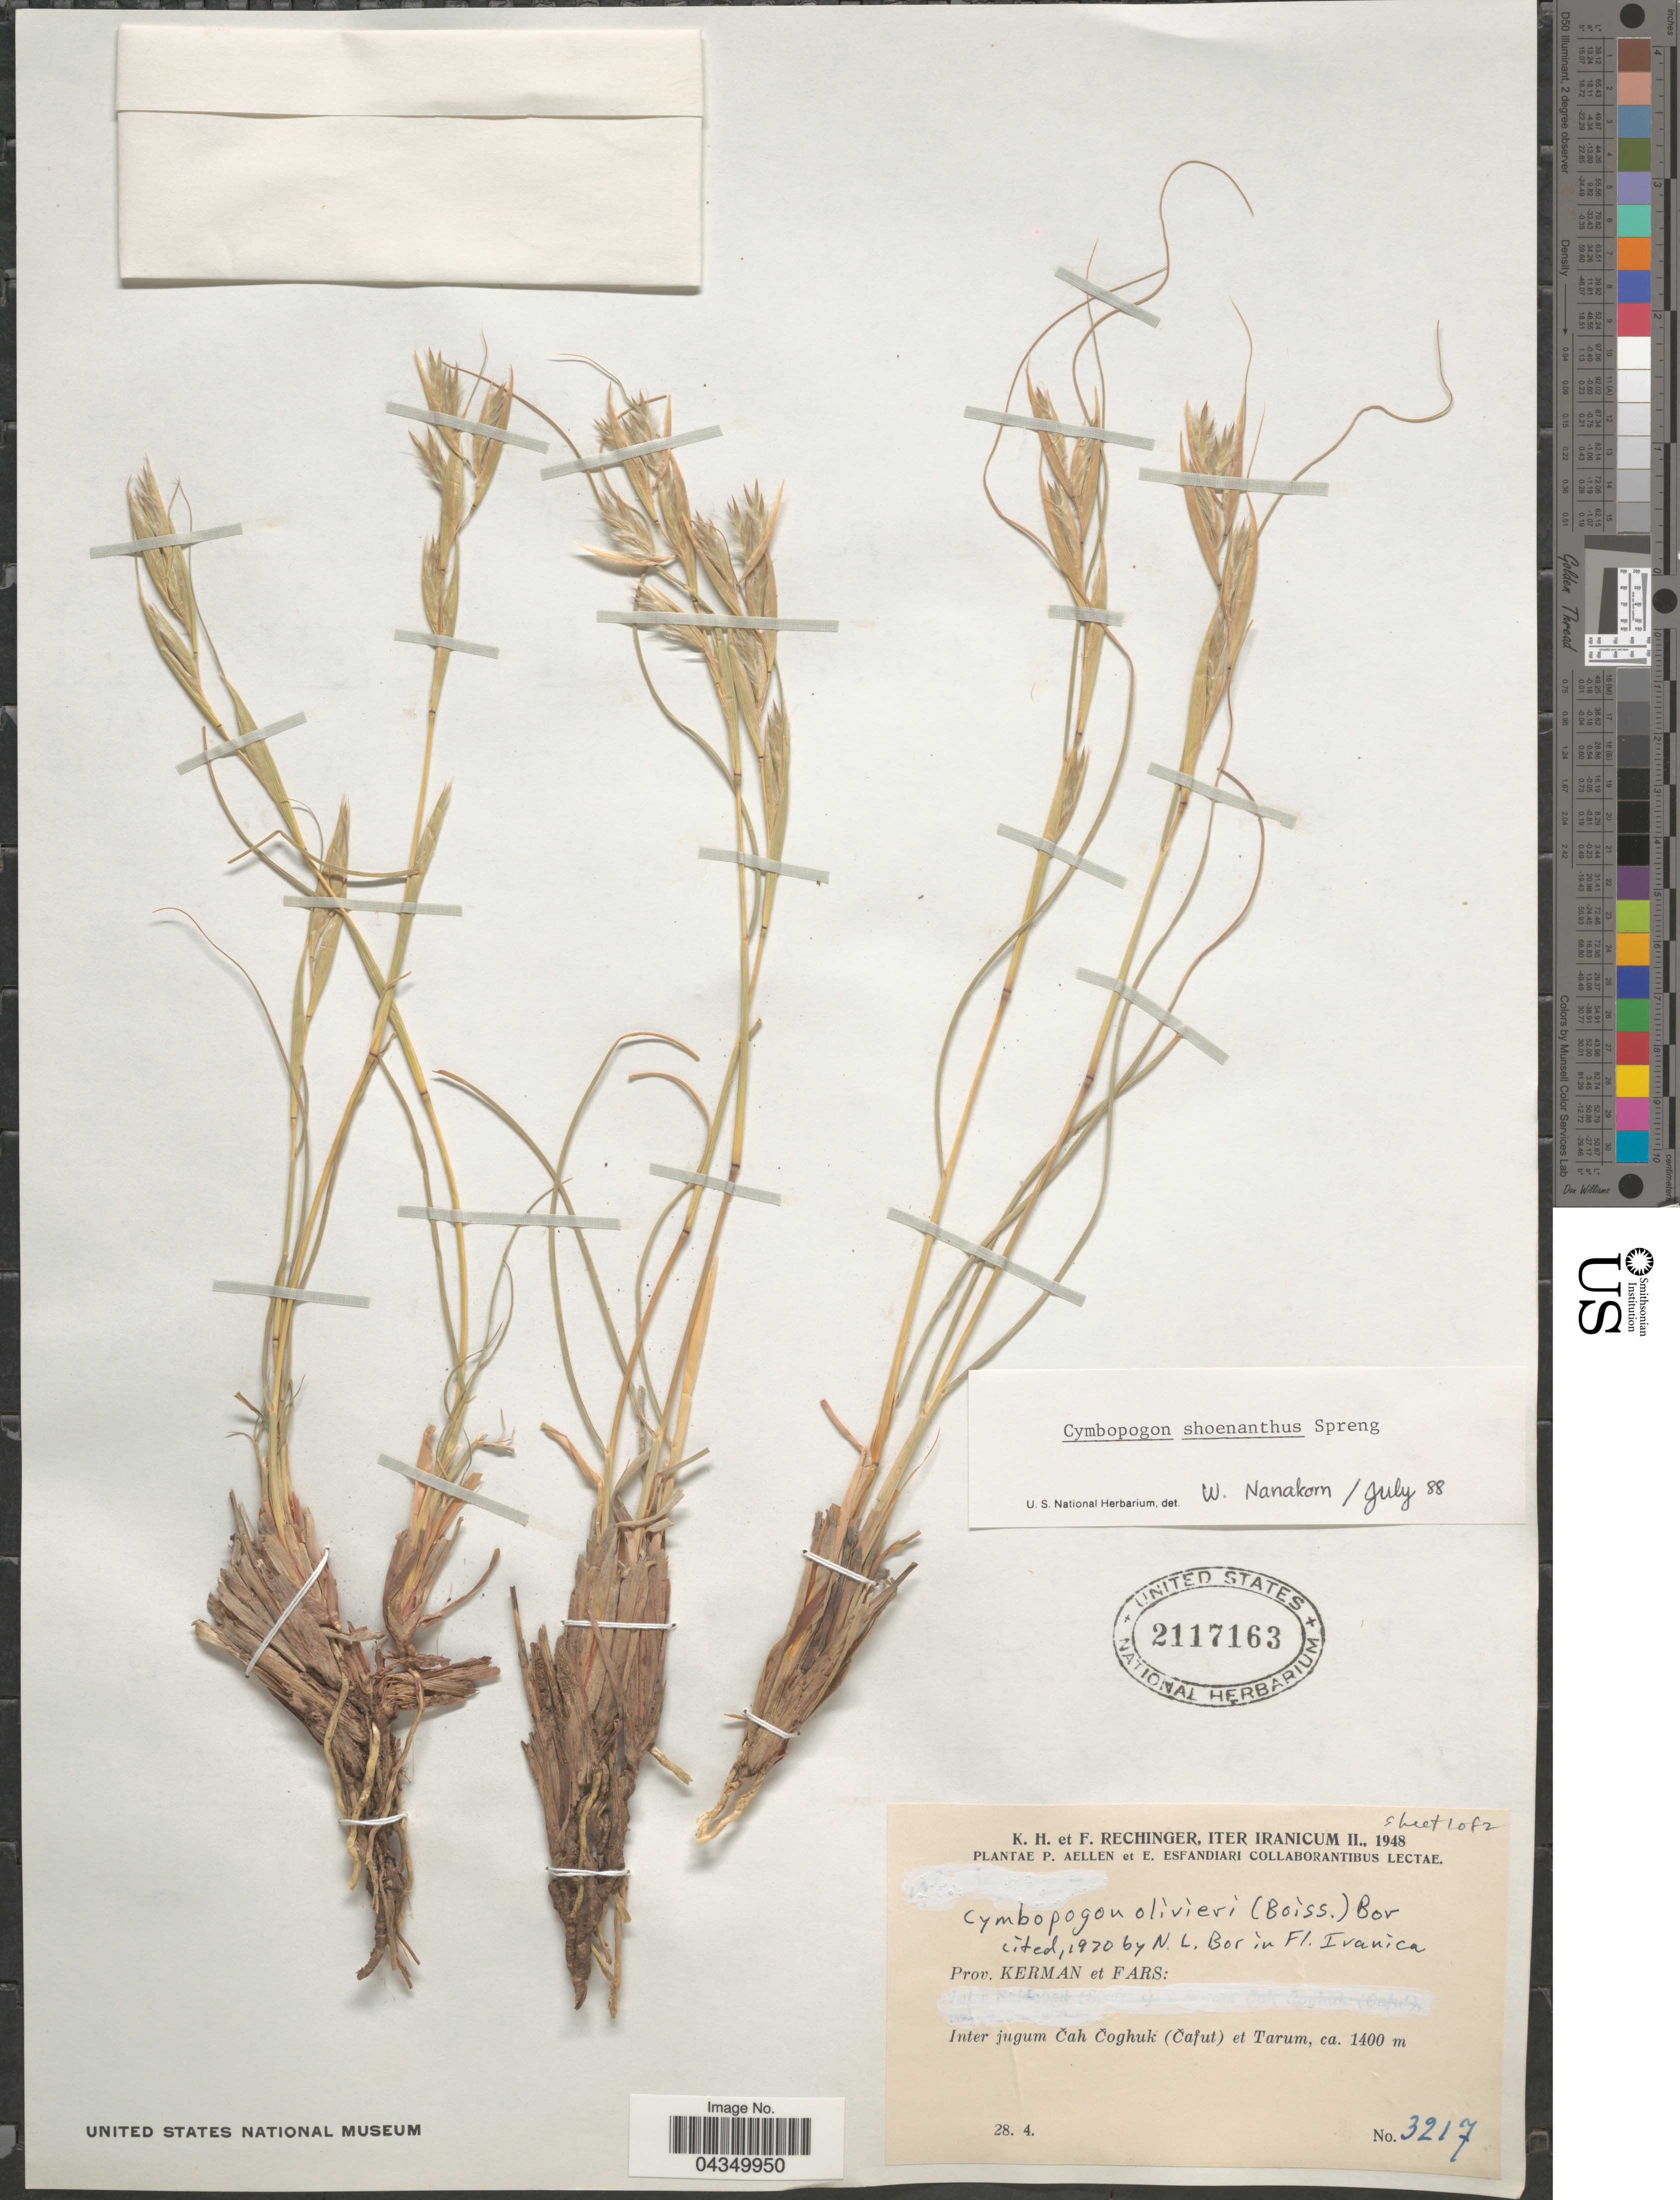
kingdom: Plantae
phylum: Tracheophyta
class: Liliopsida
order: Poales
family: Poaceae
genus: Cymbopogon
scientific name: Cymbopogon iwarancusa subsp. olivieri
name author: (Boiss.) Soenarko & Reinwardtia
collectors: K. H. Rechinger & F. Rechinger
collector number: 3217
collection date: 1948-04-28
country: Iran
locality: Iter Iranicum II., 1948. Prov. Kerman et Fars: Inter jugum Čah Čoghuk (Čafut) et Tarum.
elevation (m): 1400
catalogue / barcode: US 2117163